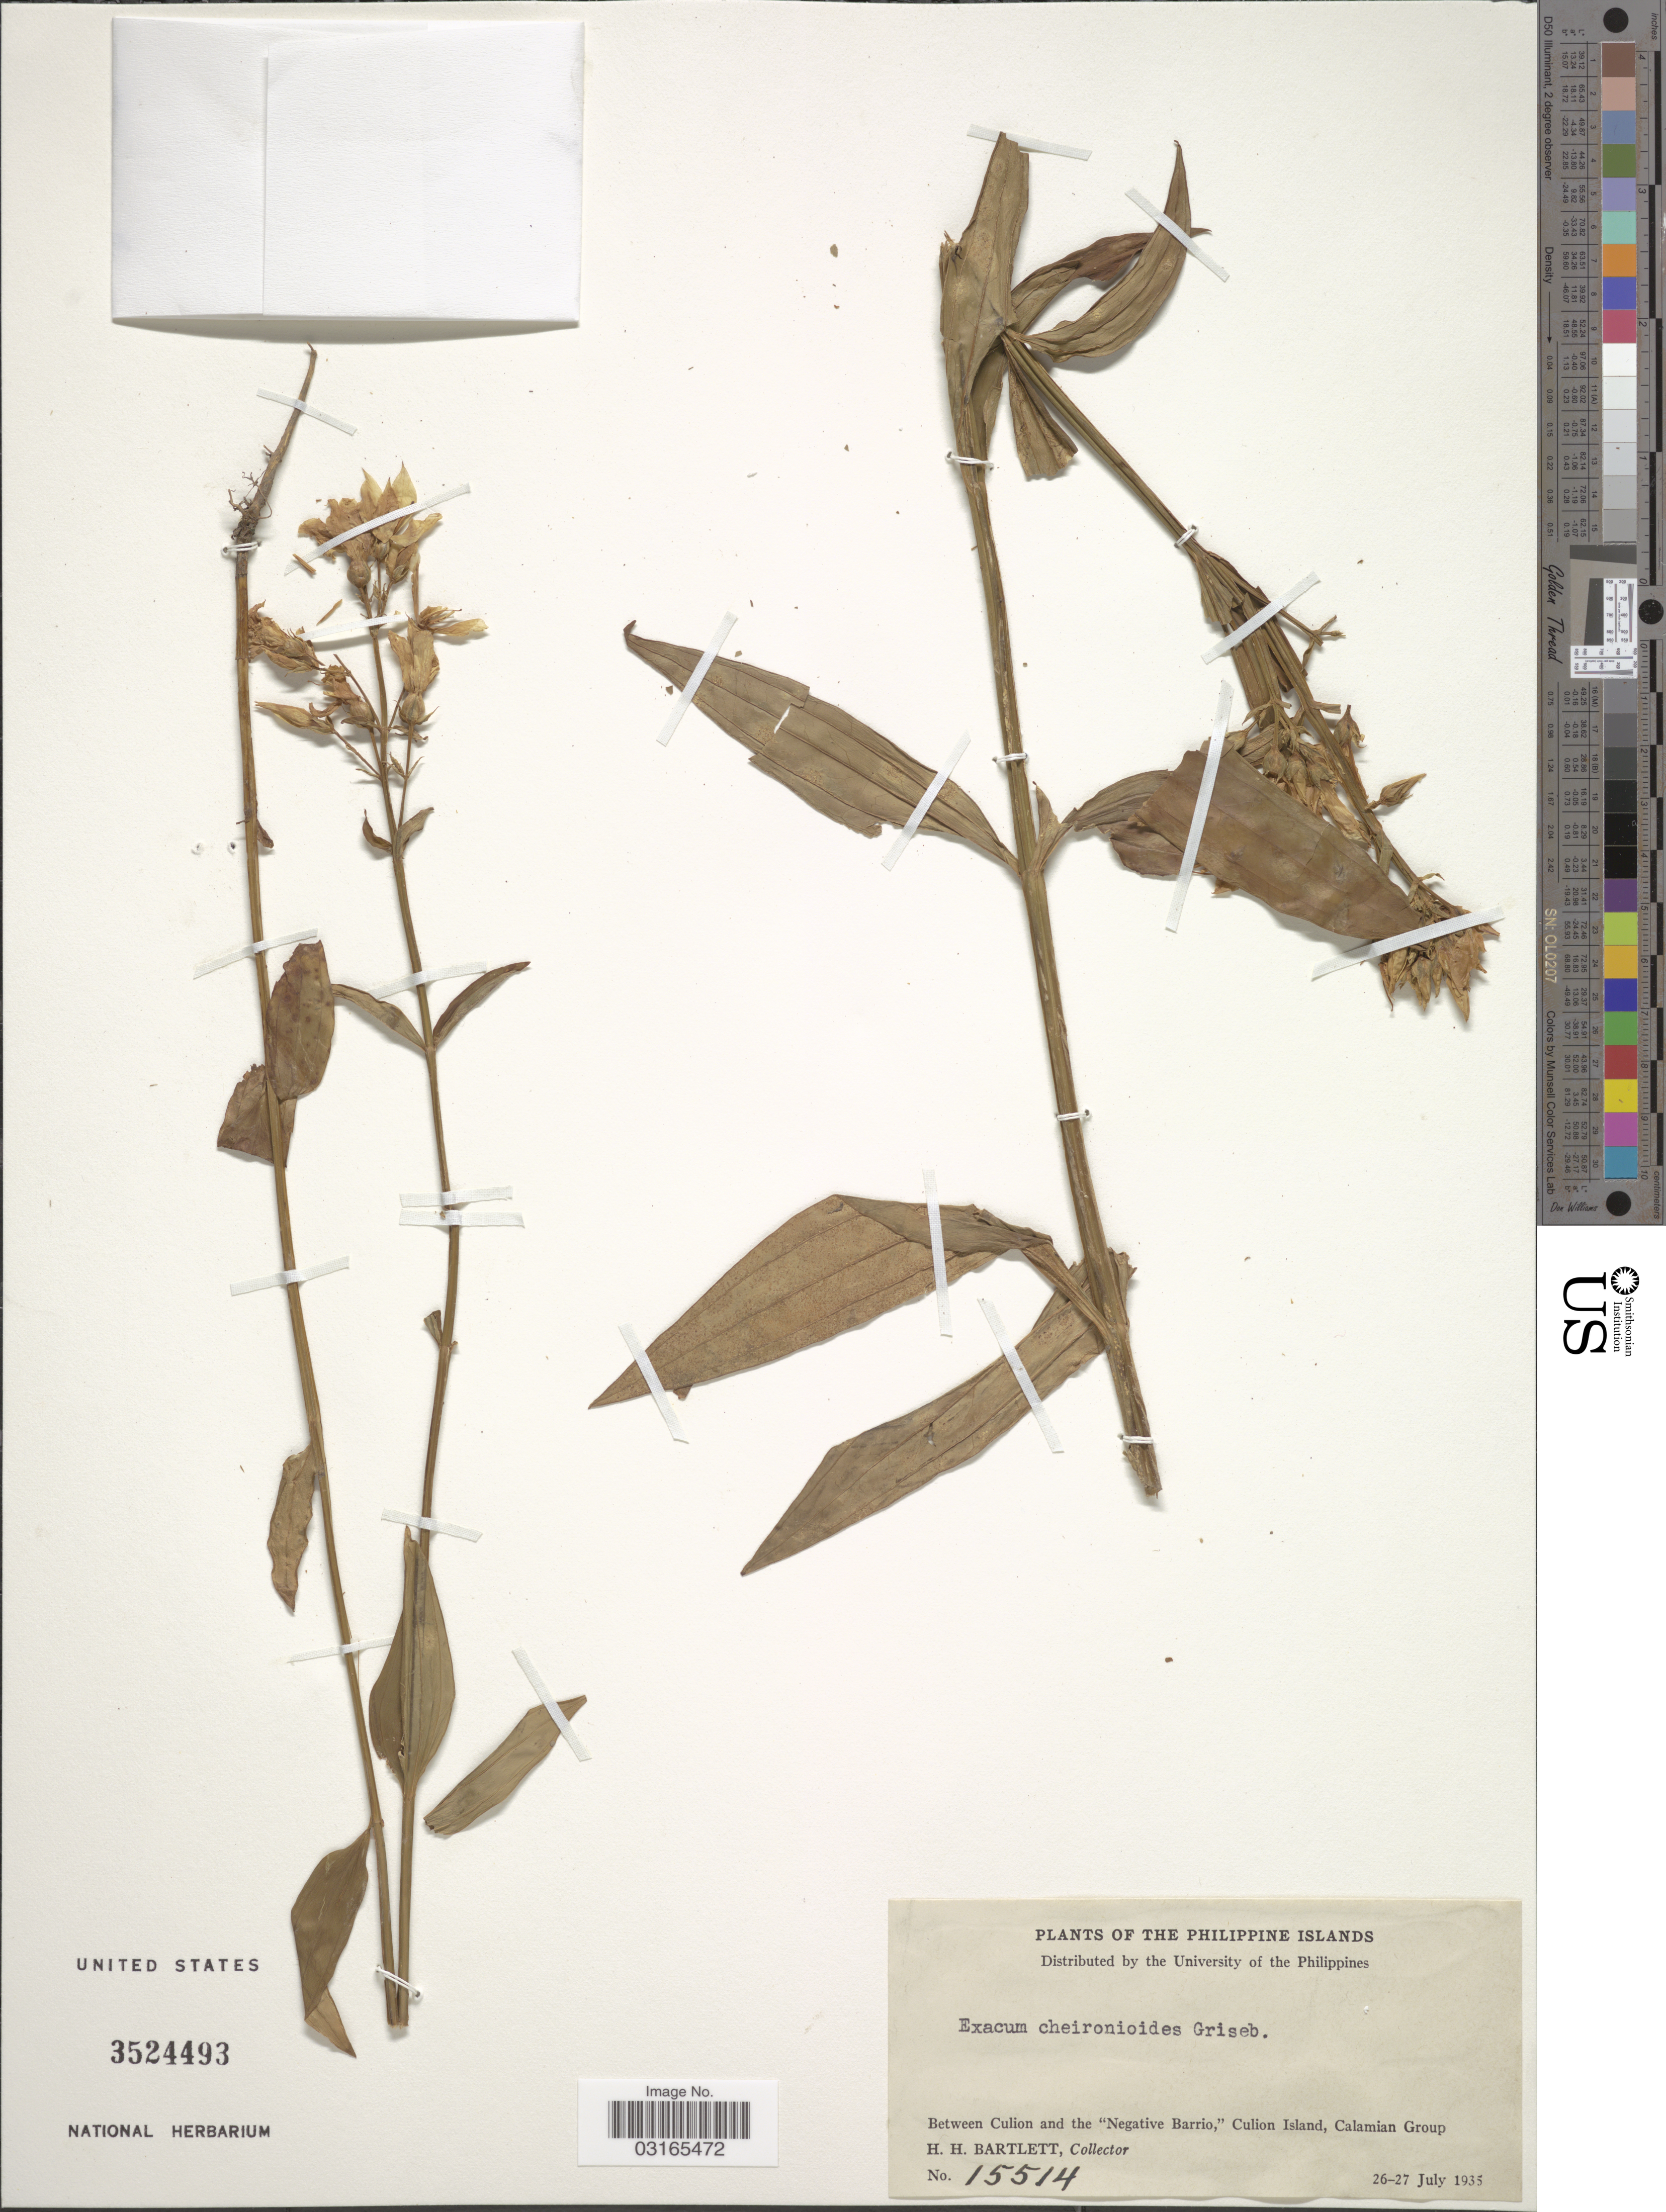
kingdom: Plantae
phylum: Tracheophyta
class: Magnoliopsida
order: Gentianales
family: Gentianaceae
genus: Exacum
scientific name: Exacum tetragonum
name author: Roxb.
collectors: H. H. Bartlett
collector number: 15514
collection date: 1935-07-26/1935-07-27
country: Philippines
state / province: Mimaropa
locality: Philippine Islands. Between Culion and the "Negative Barrio," Culion Island, Calamian Group.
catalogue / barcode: US 3524493